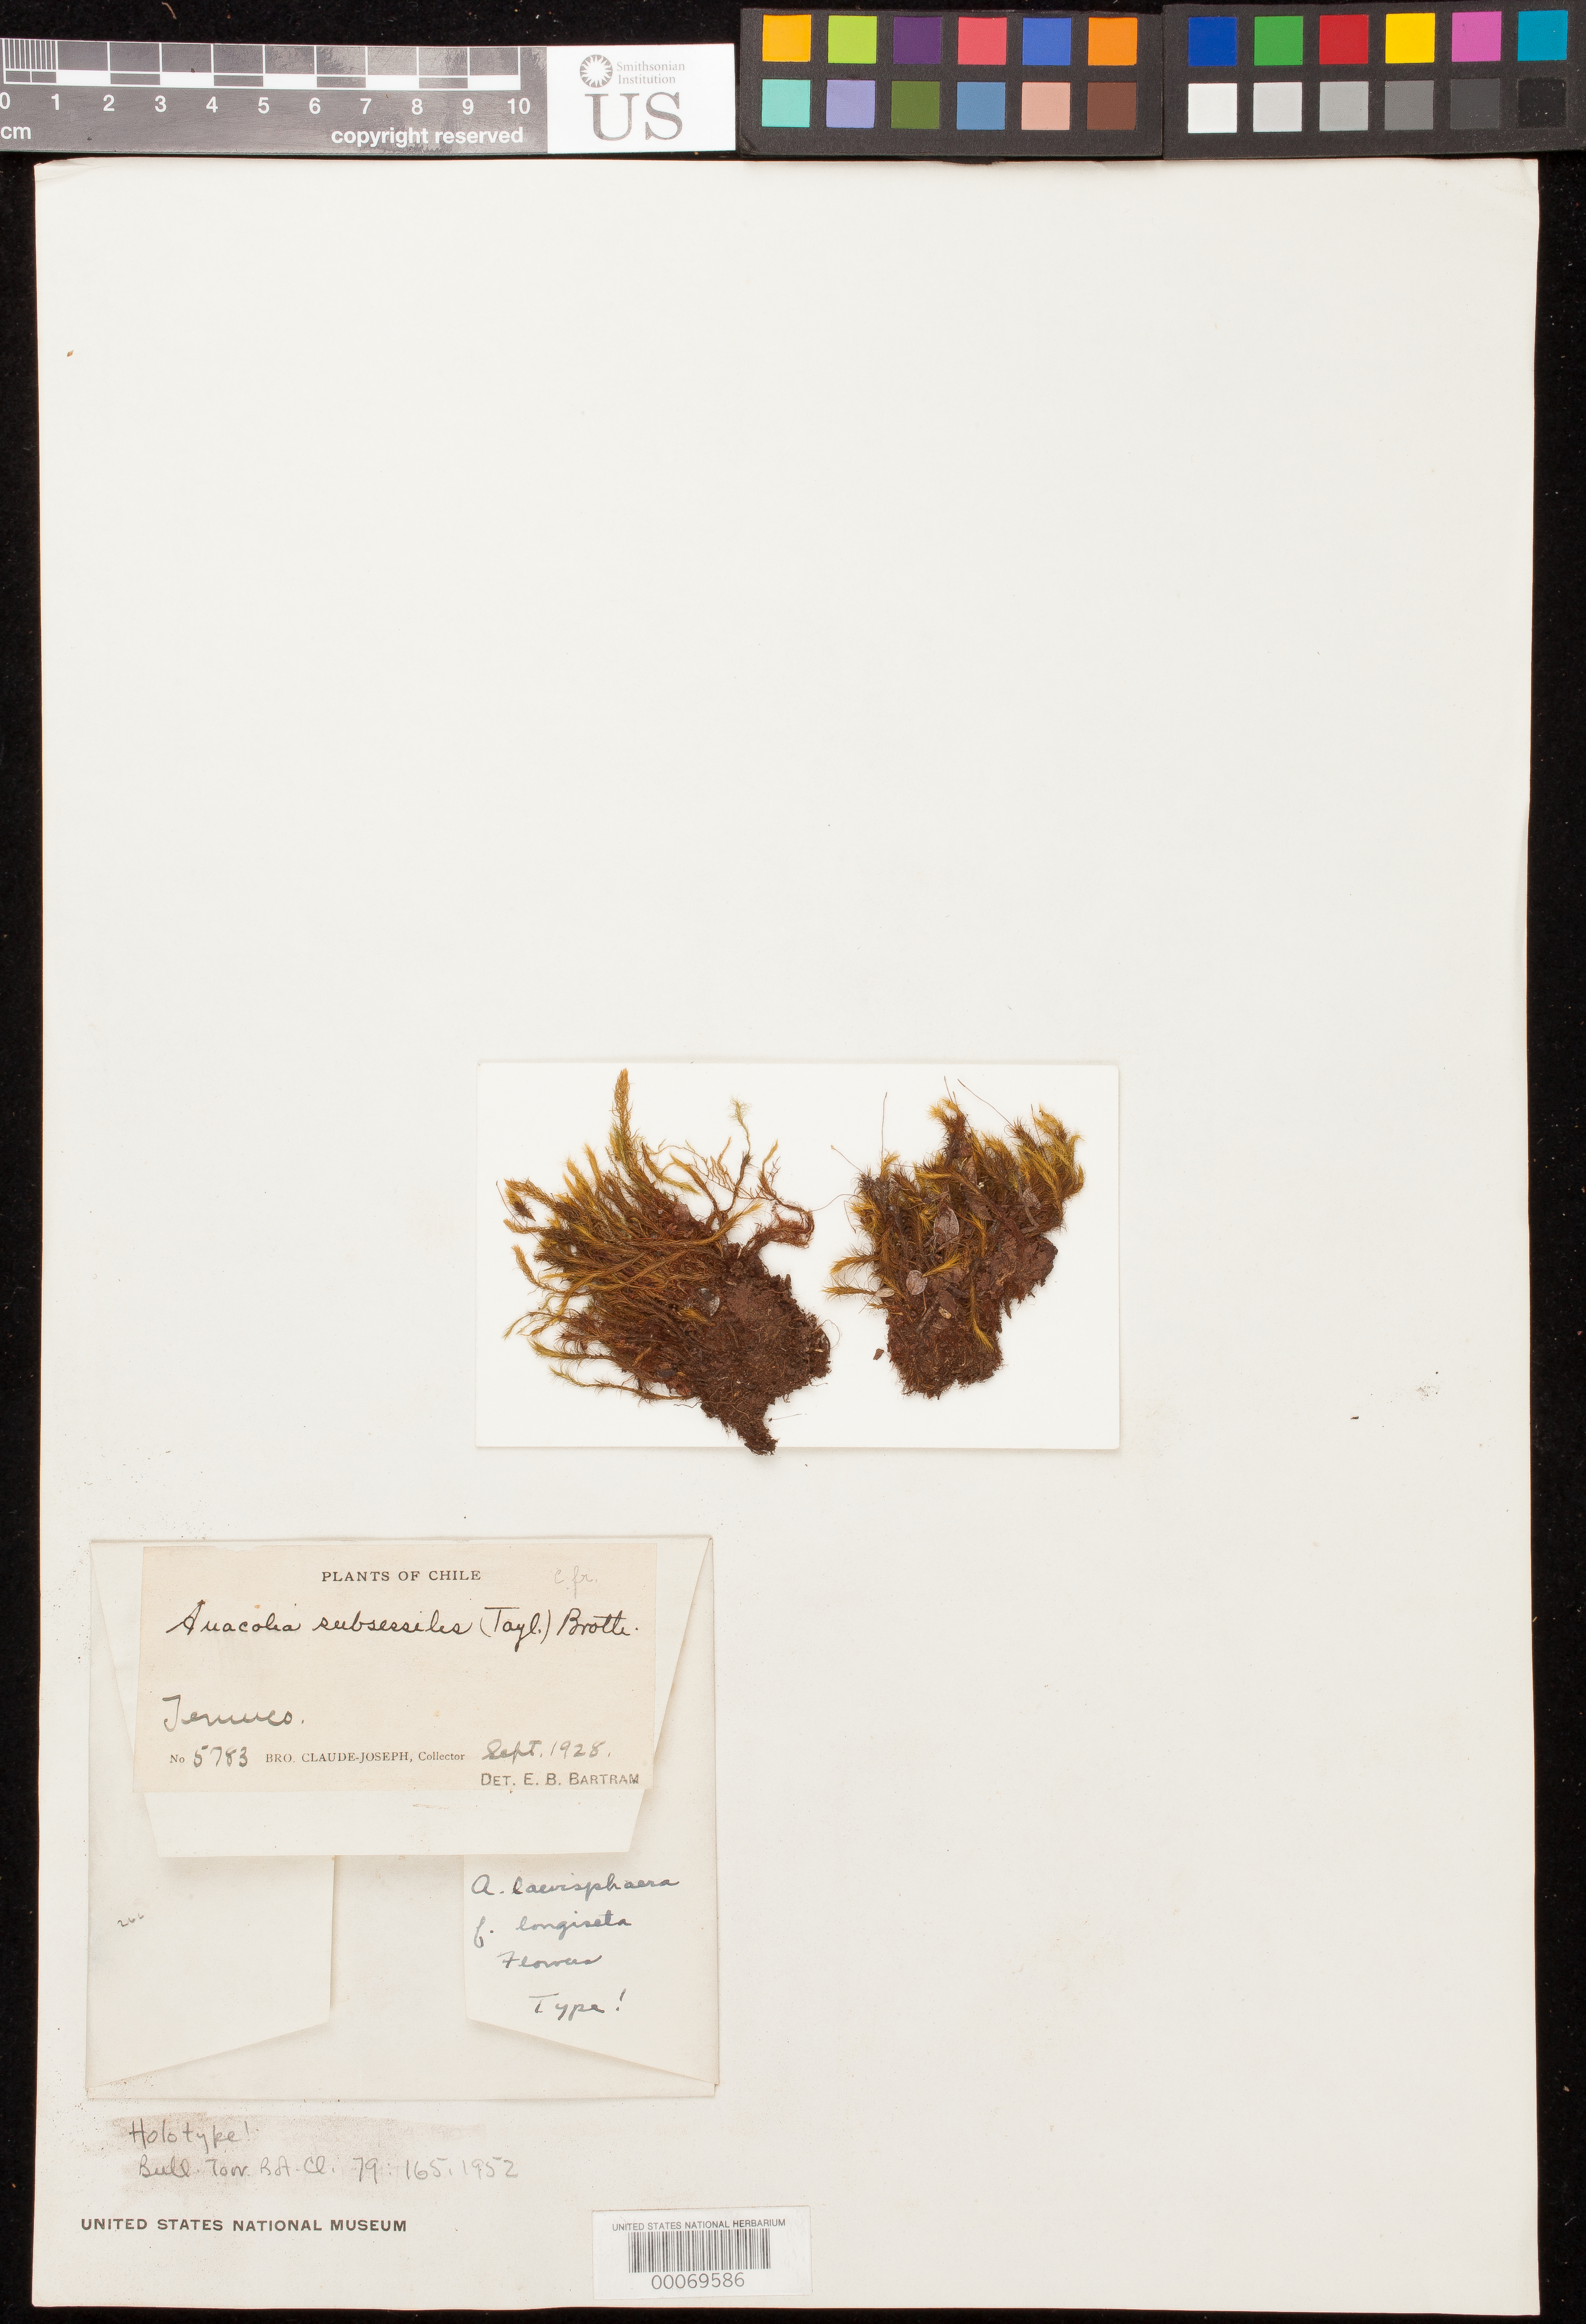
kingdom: Plantae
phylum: Bryophyta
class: Bryopsida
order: Bartramiales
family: Bartramiaceae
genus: Anacolia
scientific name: Anacolia subsessilis f. longiseta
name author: Flowers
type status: Type Collection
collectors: Bro. Claude-Joseph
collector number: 5783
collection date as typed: Sep 1928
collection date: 1928-09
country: Chile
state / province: Araucanía (IX)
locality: Temuco